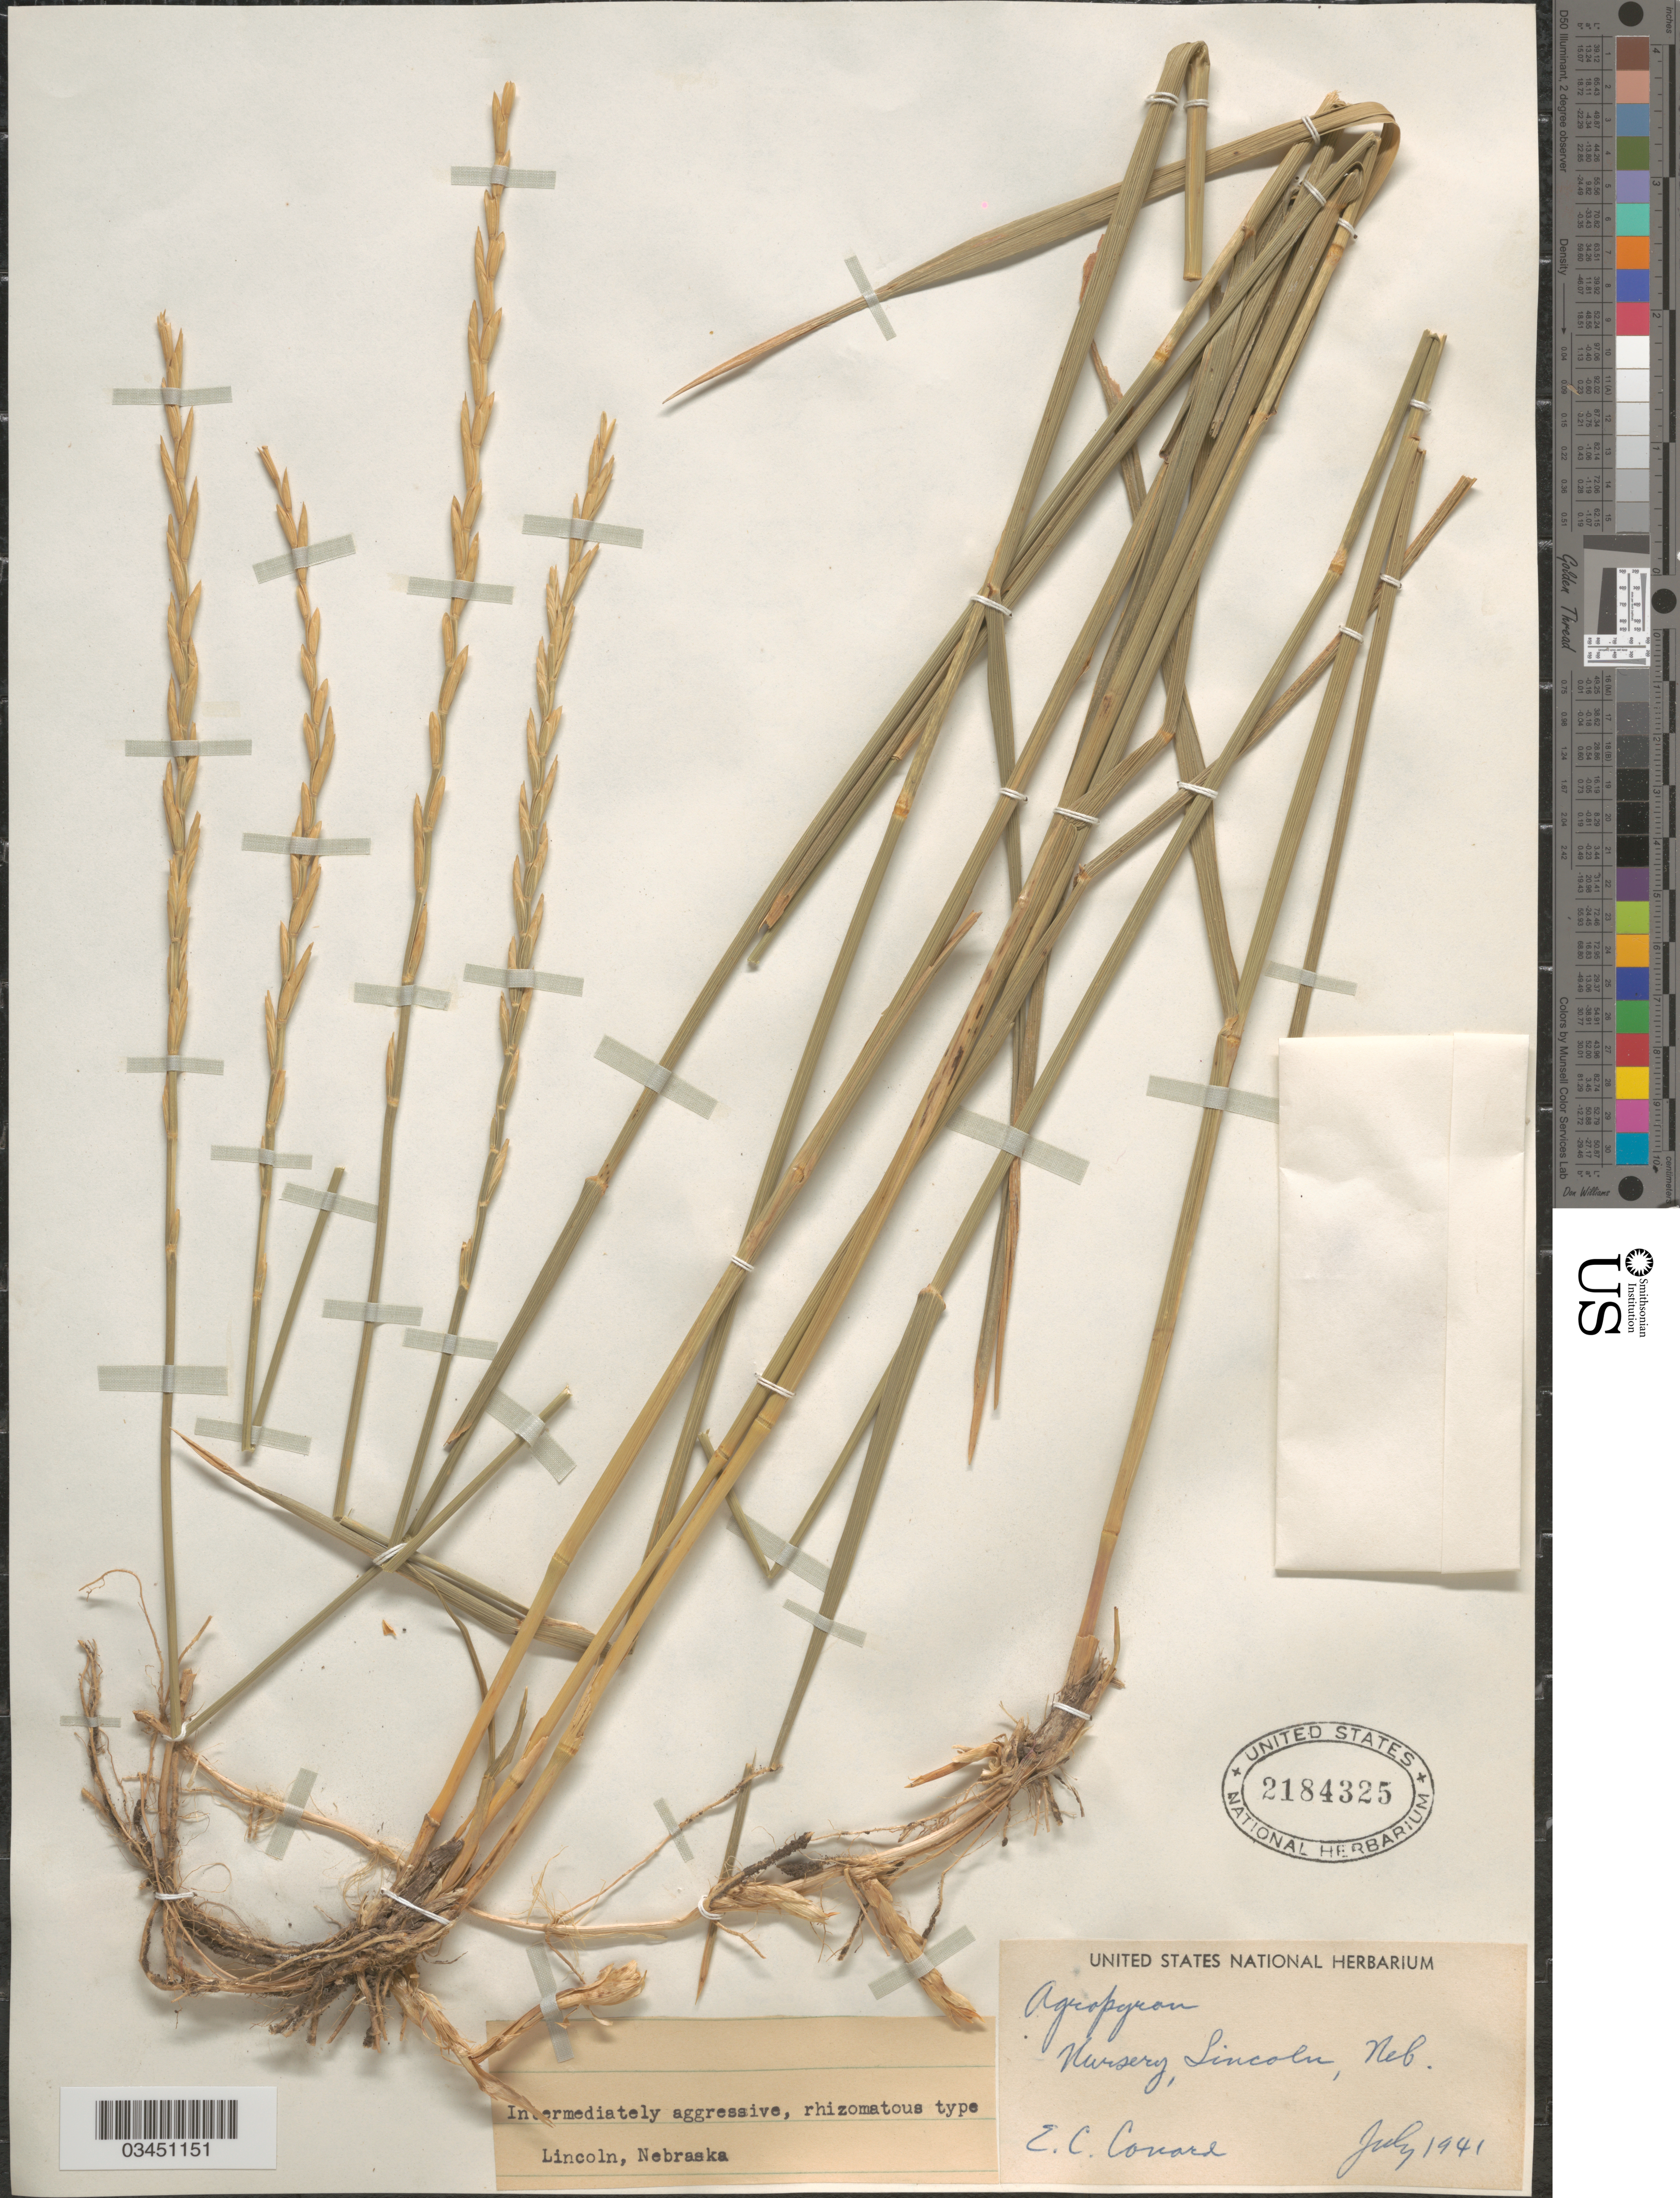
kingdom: Plantae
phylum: Tracheophyta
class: Liliopsida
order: Poales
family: Poaceae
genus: Elymus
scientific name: Elymus sp.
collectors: E. Conard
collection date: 1941-07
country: United States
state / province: Nebraska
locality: Nursery, Lincoln.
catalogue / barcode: US 2184325